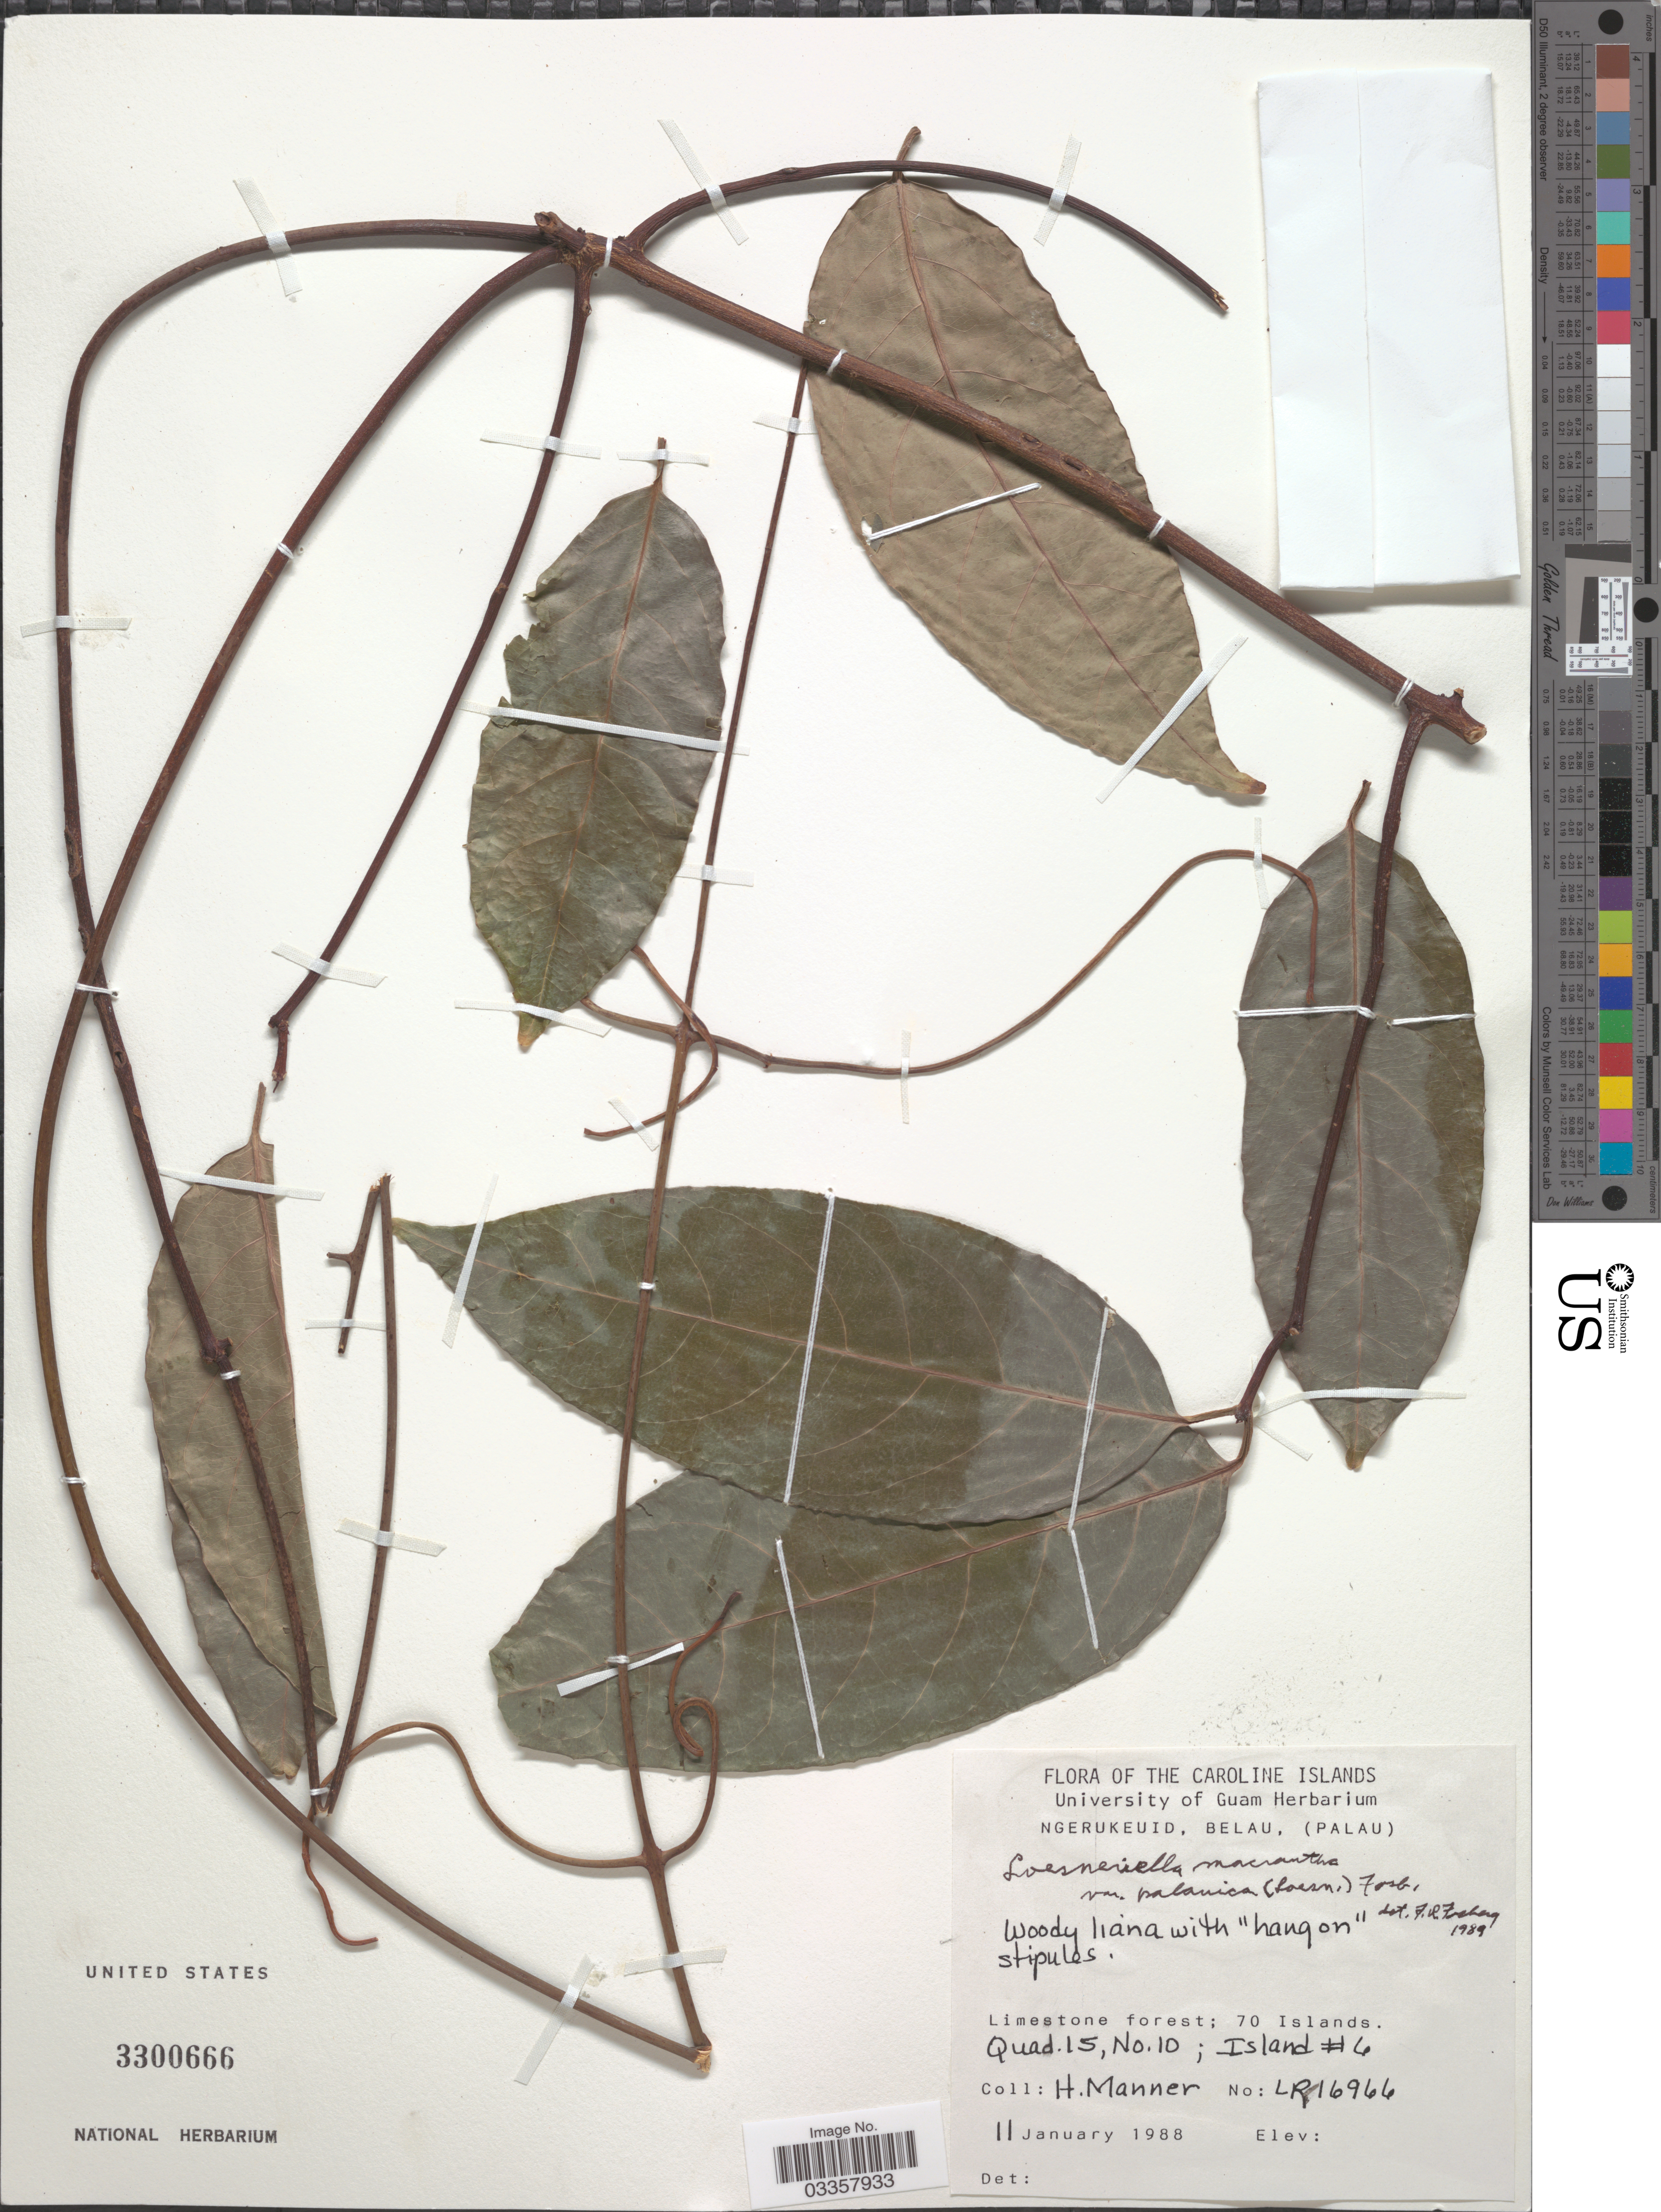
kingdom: Plantae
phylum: Tracheophyta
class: Magnoliopsida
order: Celastrales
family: Celastraceae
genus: Loeseneriella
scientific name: Loeseneriella macrantha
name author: (Korth.) A.C. Sm.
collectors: H. Manner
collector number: LR 16966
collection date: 1988-01-11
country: Palau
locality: The Caroline Islands. 70 Islands. Quad. Is, No. 10; Island # 6.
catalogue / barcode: US 3300666